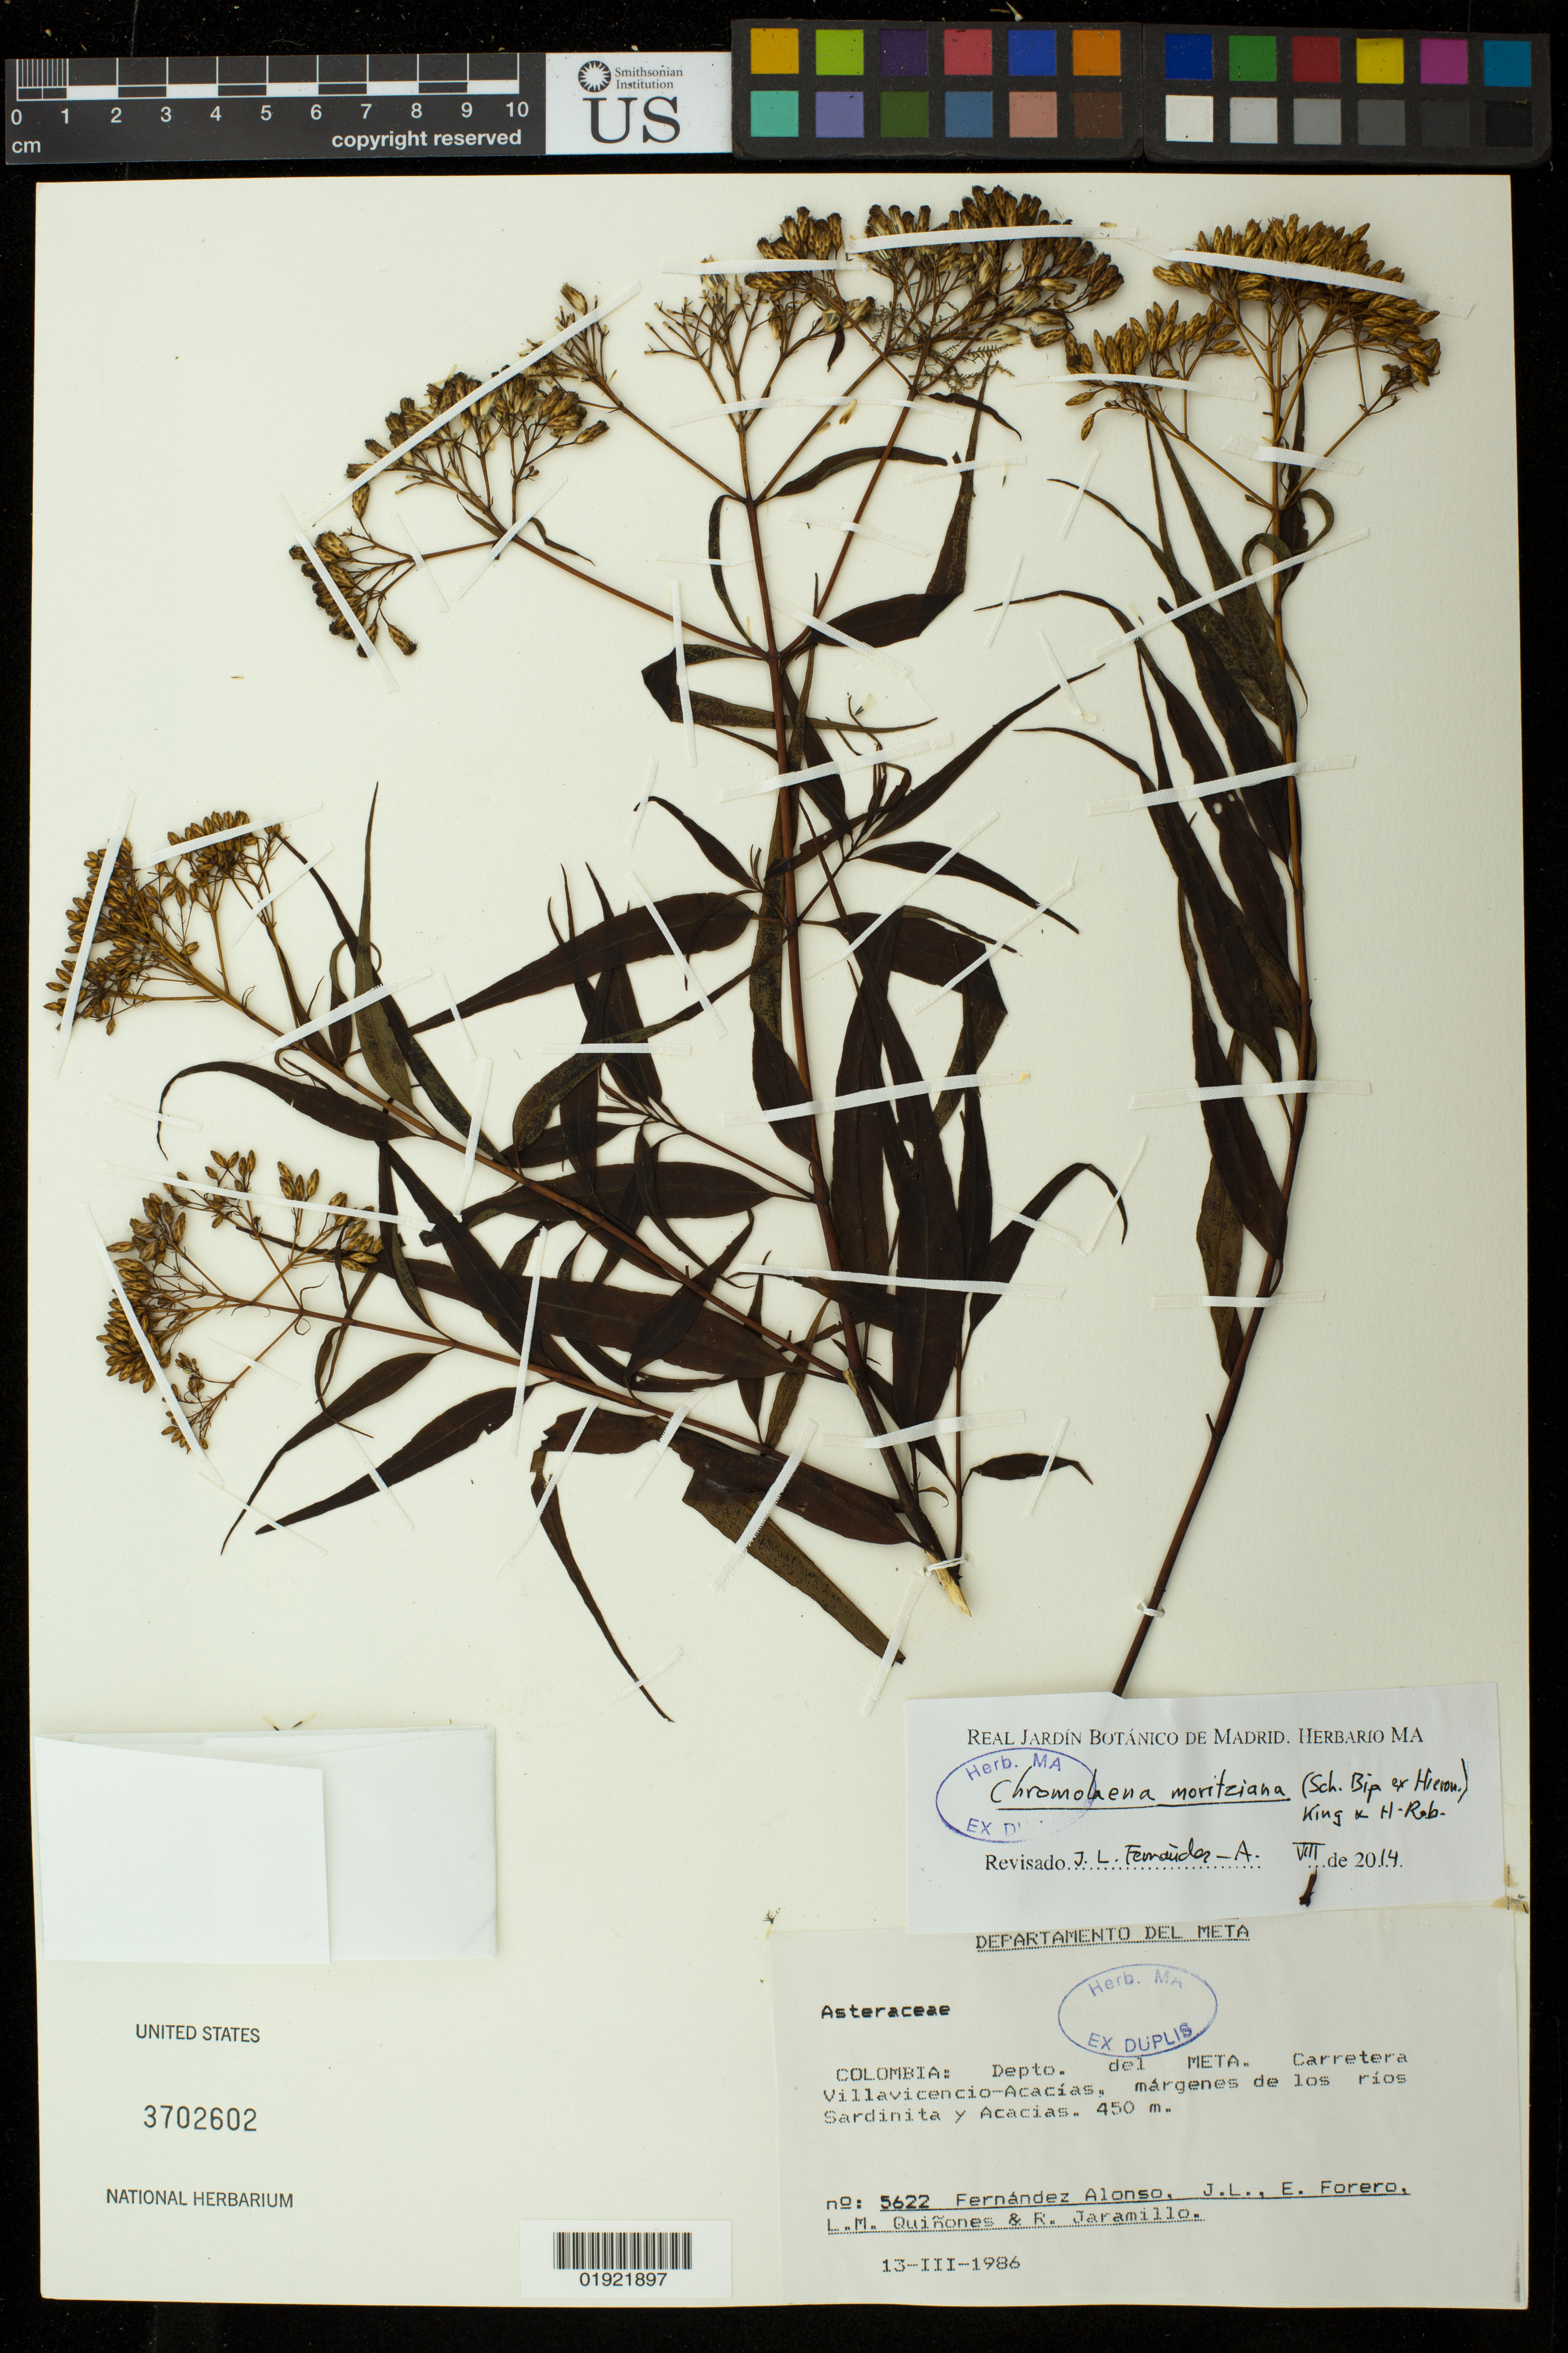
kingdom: Plantae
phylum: Tracheophyta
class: Magnoliopsida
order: Asterales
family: Asteraceae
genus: Chromolaena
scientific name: Chromolaena moritziana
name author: (Sch. Bip.) R.M. King & H. Rob.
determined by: Fernández-Alonso, J. L.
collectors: J. L. Fernández-Alonso, E. Forero, L. Quiñones & R. Jaramillo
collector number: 5622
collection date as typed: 13-III-1986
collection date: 1986-03-13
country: Colombia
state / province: Meta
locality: Carretera Villavicencio-Acacias, margenes de los rios Sardinita y Acacias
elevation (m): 450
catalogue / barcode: US 3702602